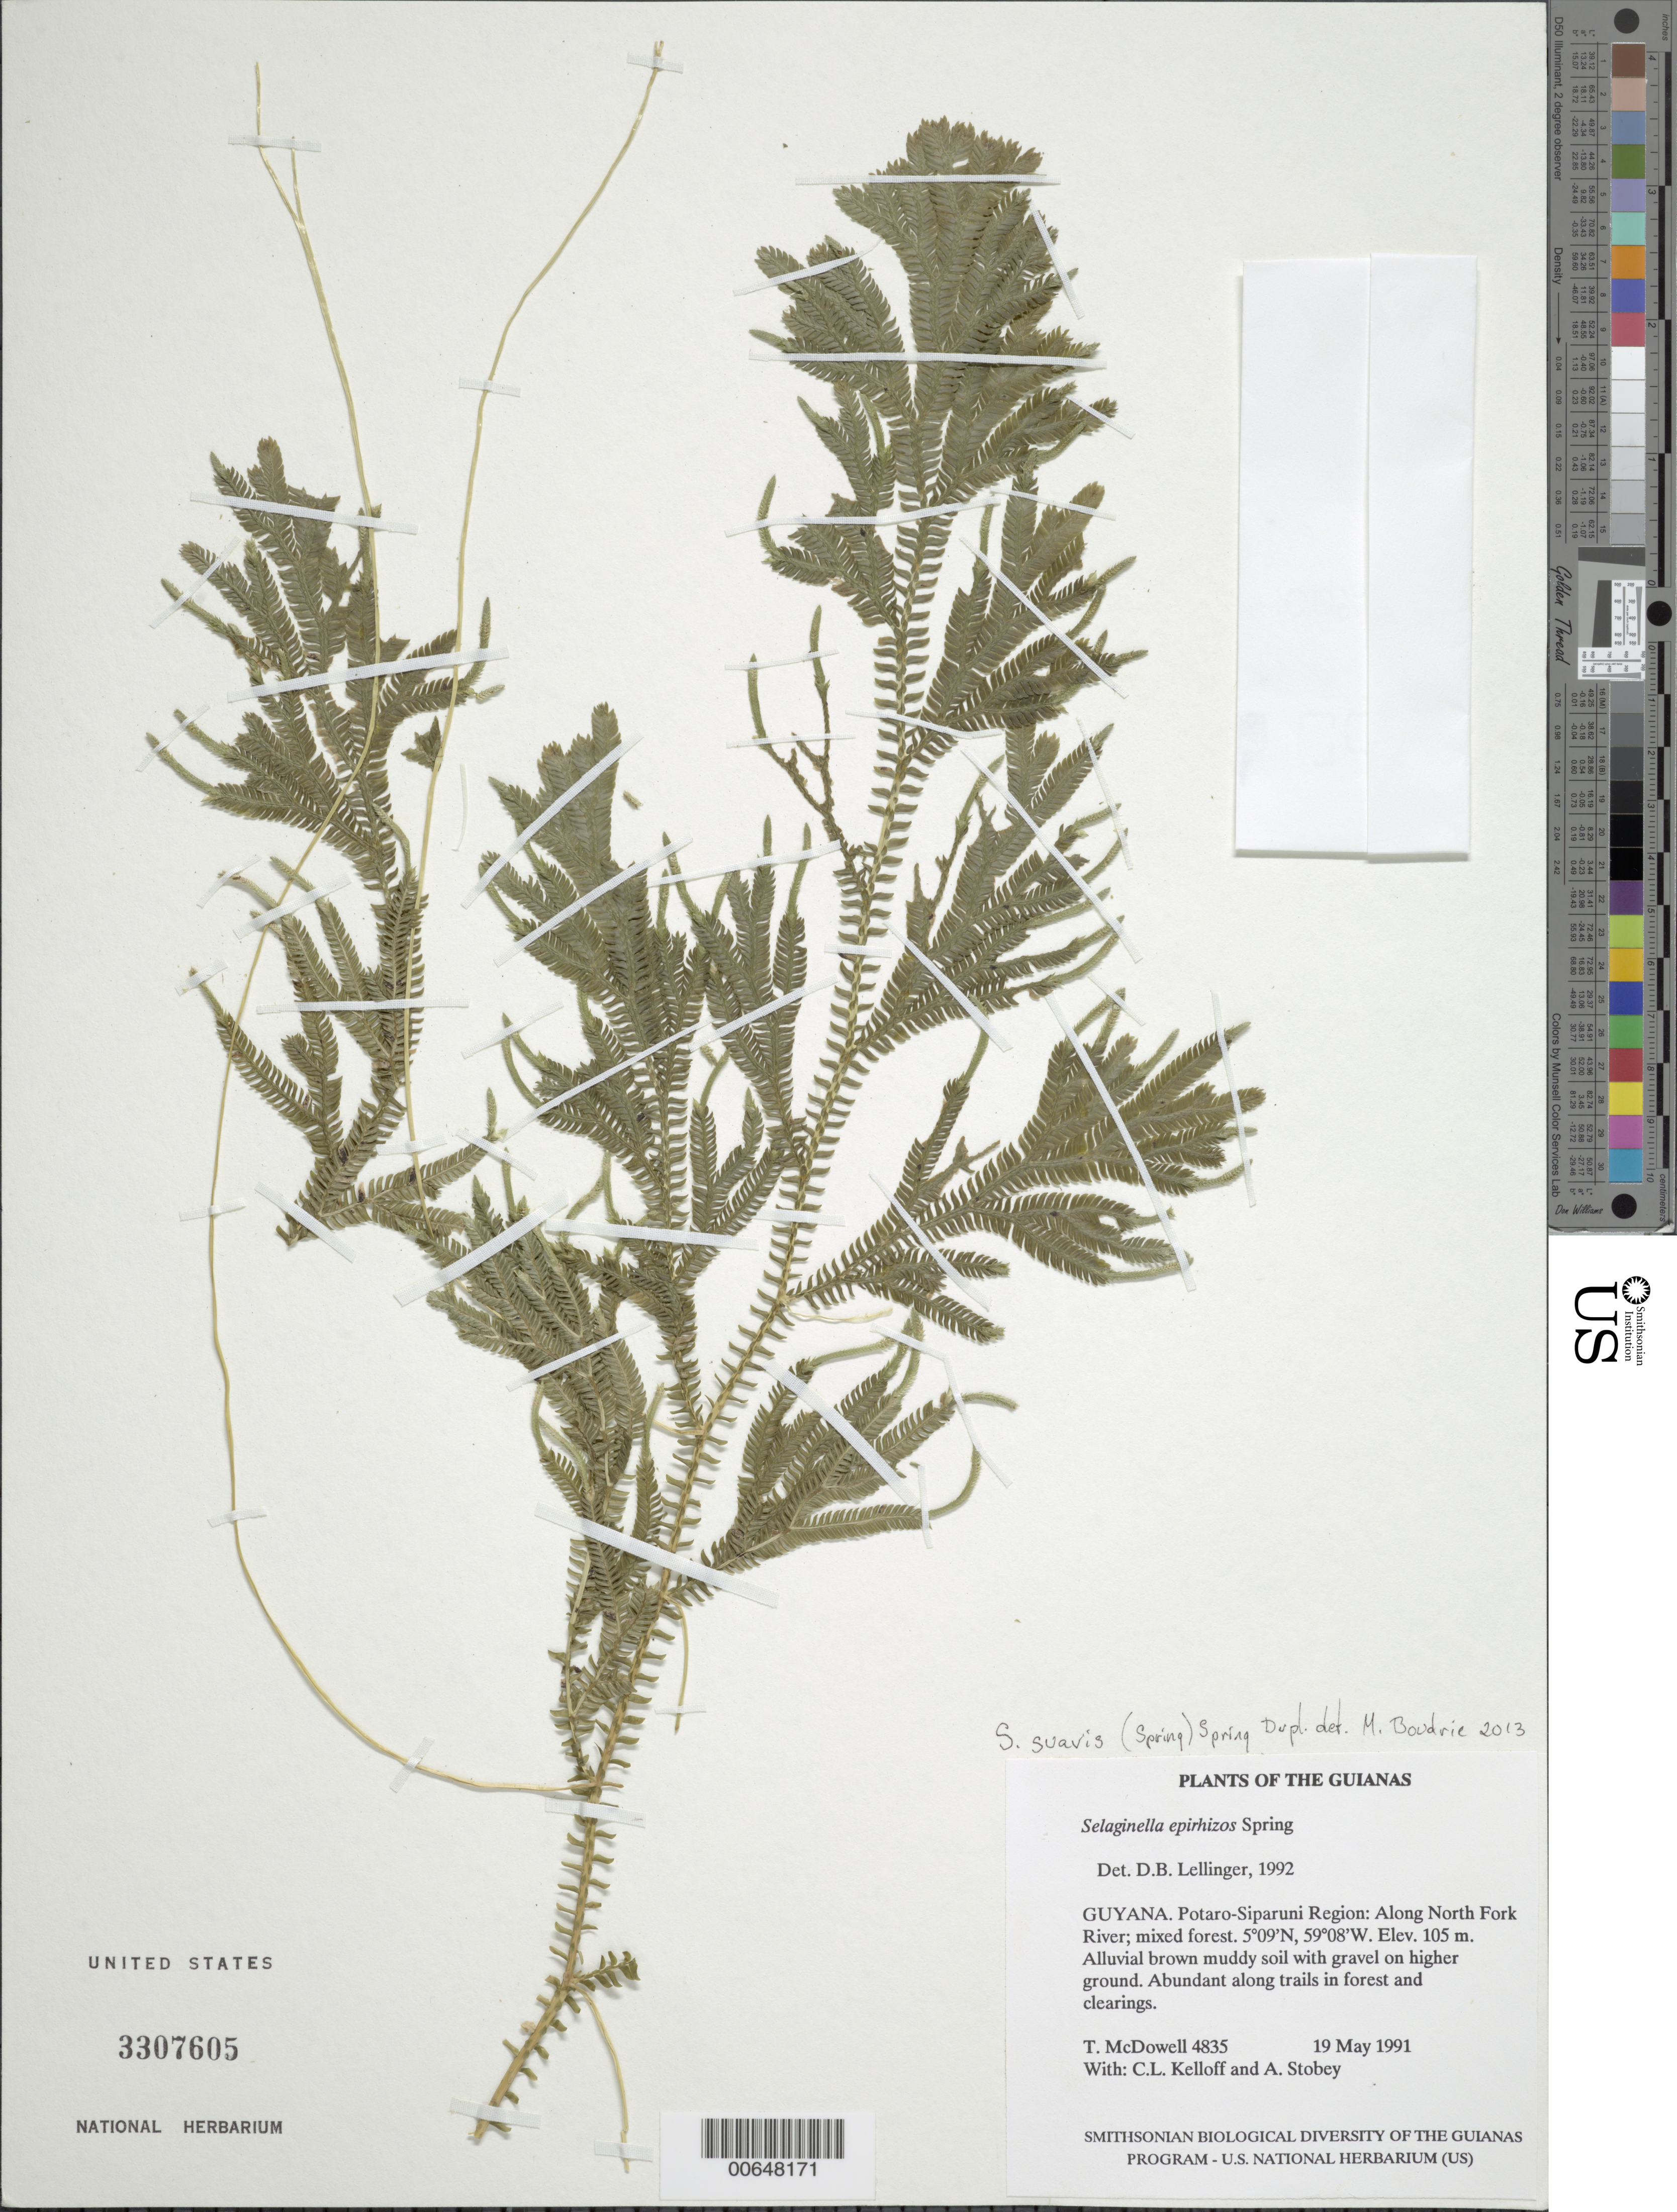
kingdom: Plantae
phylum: Tracheophyta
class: Lycopodiopsida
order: Selaginellales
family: Selaginellaceae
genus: Selaginella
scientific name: Selaginella suavis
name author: Spring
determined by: Boudrie, M.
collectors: T. McDowell, C. L. Kelloff & A. Stobey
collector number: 4835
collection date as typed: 19 May 1991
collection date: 1991-05-19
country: Guyana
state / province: Potaro-Siparuni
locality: Along North Fork River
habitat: Mixed forest. Alluvial brown muddy soil with gravel on higher ground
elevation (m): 105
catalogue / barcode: US 3307605